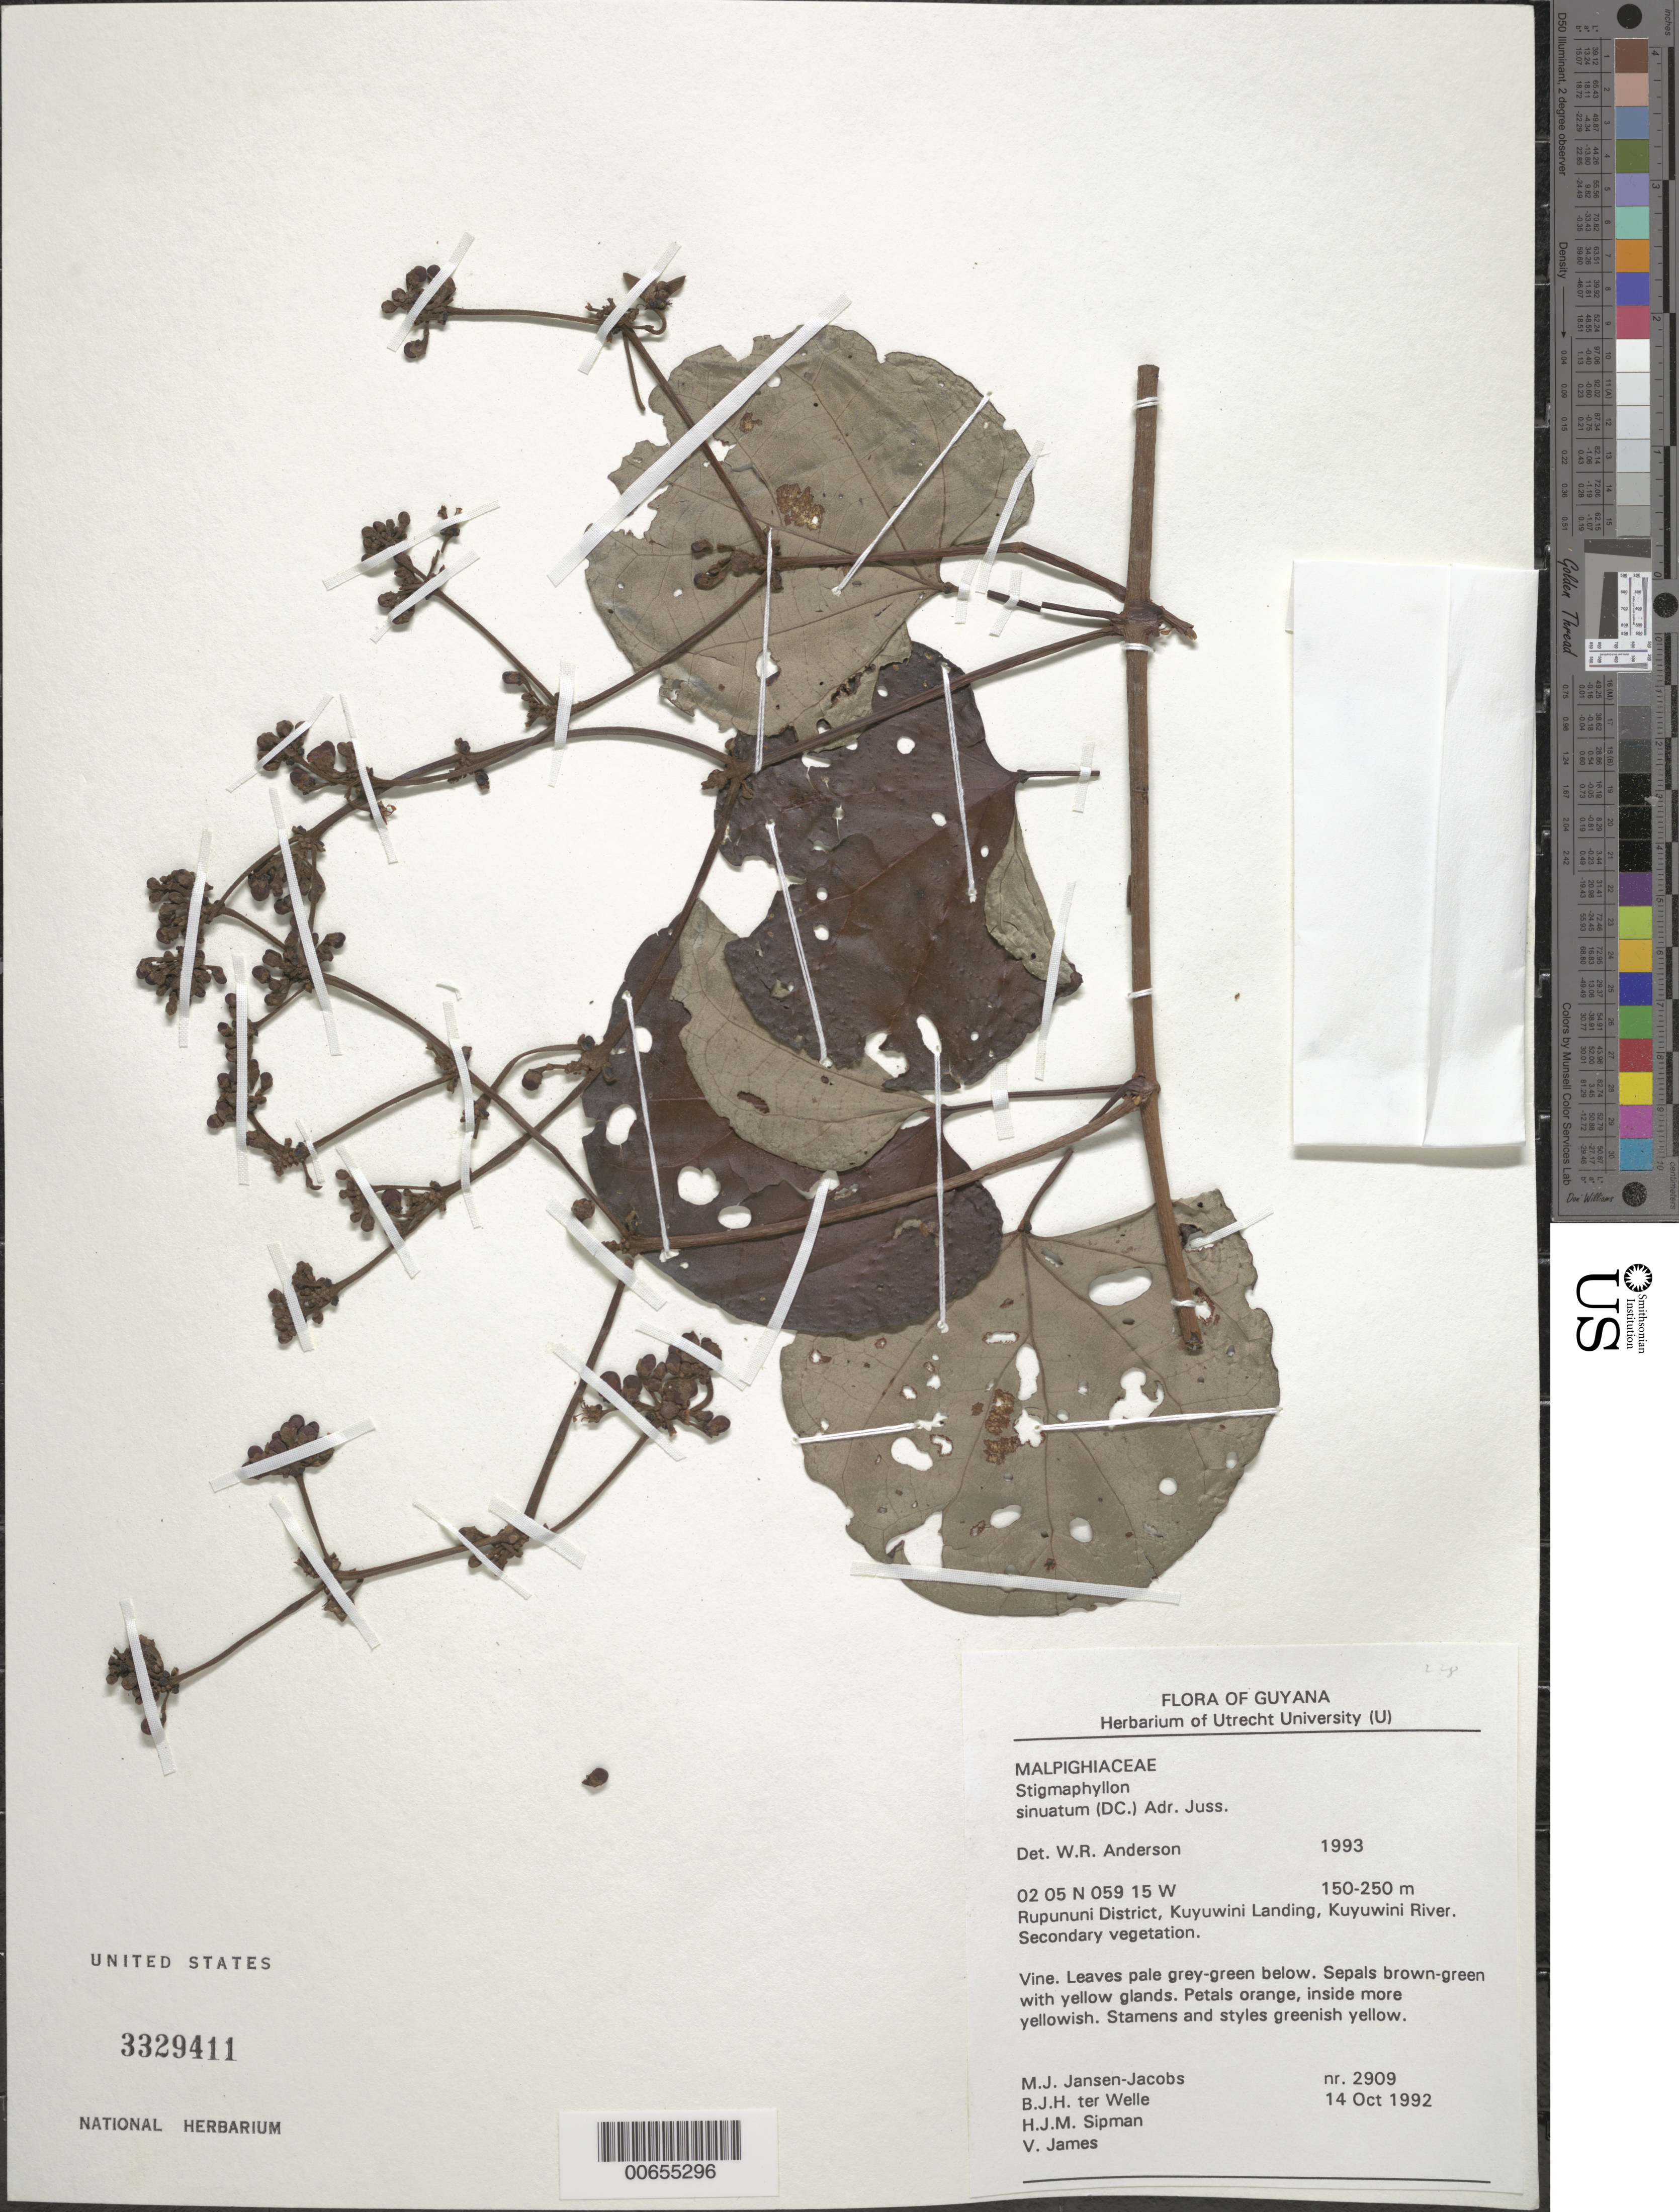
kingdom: Plantae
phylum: Tracheophyta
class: Magnoliopsida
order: Malpighiales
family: Malpighiaceae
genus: Stigmaphyllon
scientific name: Stigmaphyllon sinuatum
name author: (DC.) A. Juss.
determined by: Anderson, W. R., (MICH), University of Michigan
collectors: M. J. Jansen-Jacobs, B. Welle, H. J. M. Sipman & V. James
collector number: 2909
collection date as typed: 14-Oct-92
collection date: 1992-10-14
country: Guyana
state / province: U. Takutu-U. Essequibo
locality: Kuyuwini Landing, Kuyuwini River, Rupununi District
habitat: Secondary vegetation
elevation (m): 150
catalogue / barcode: US 3329411